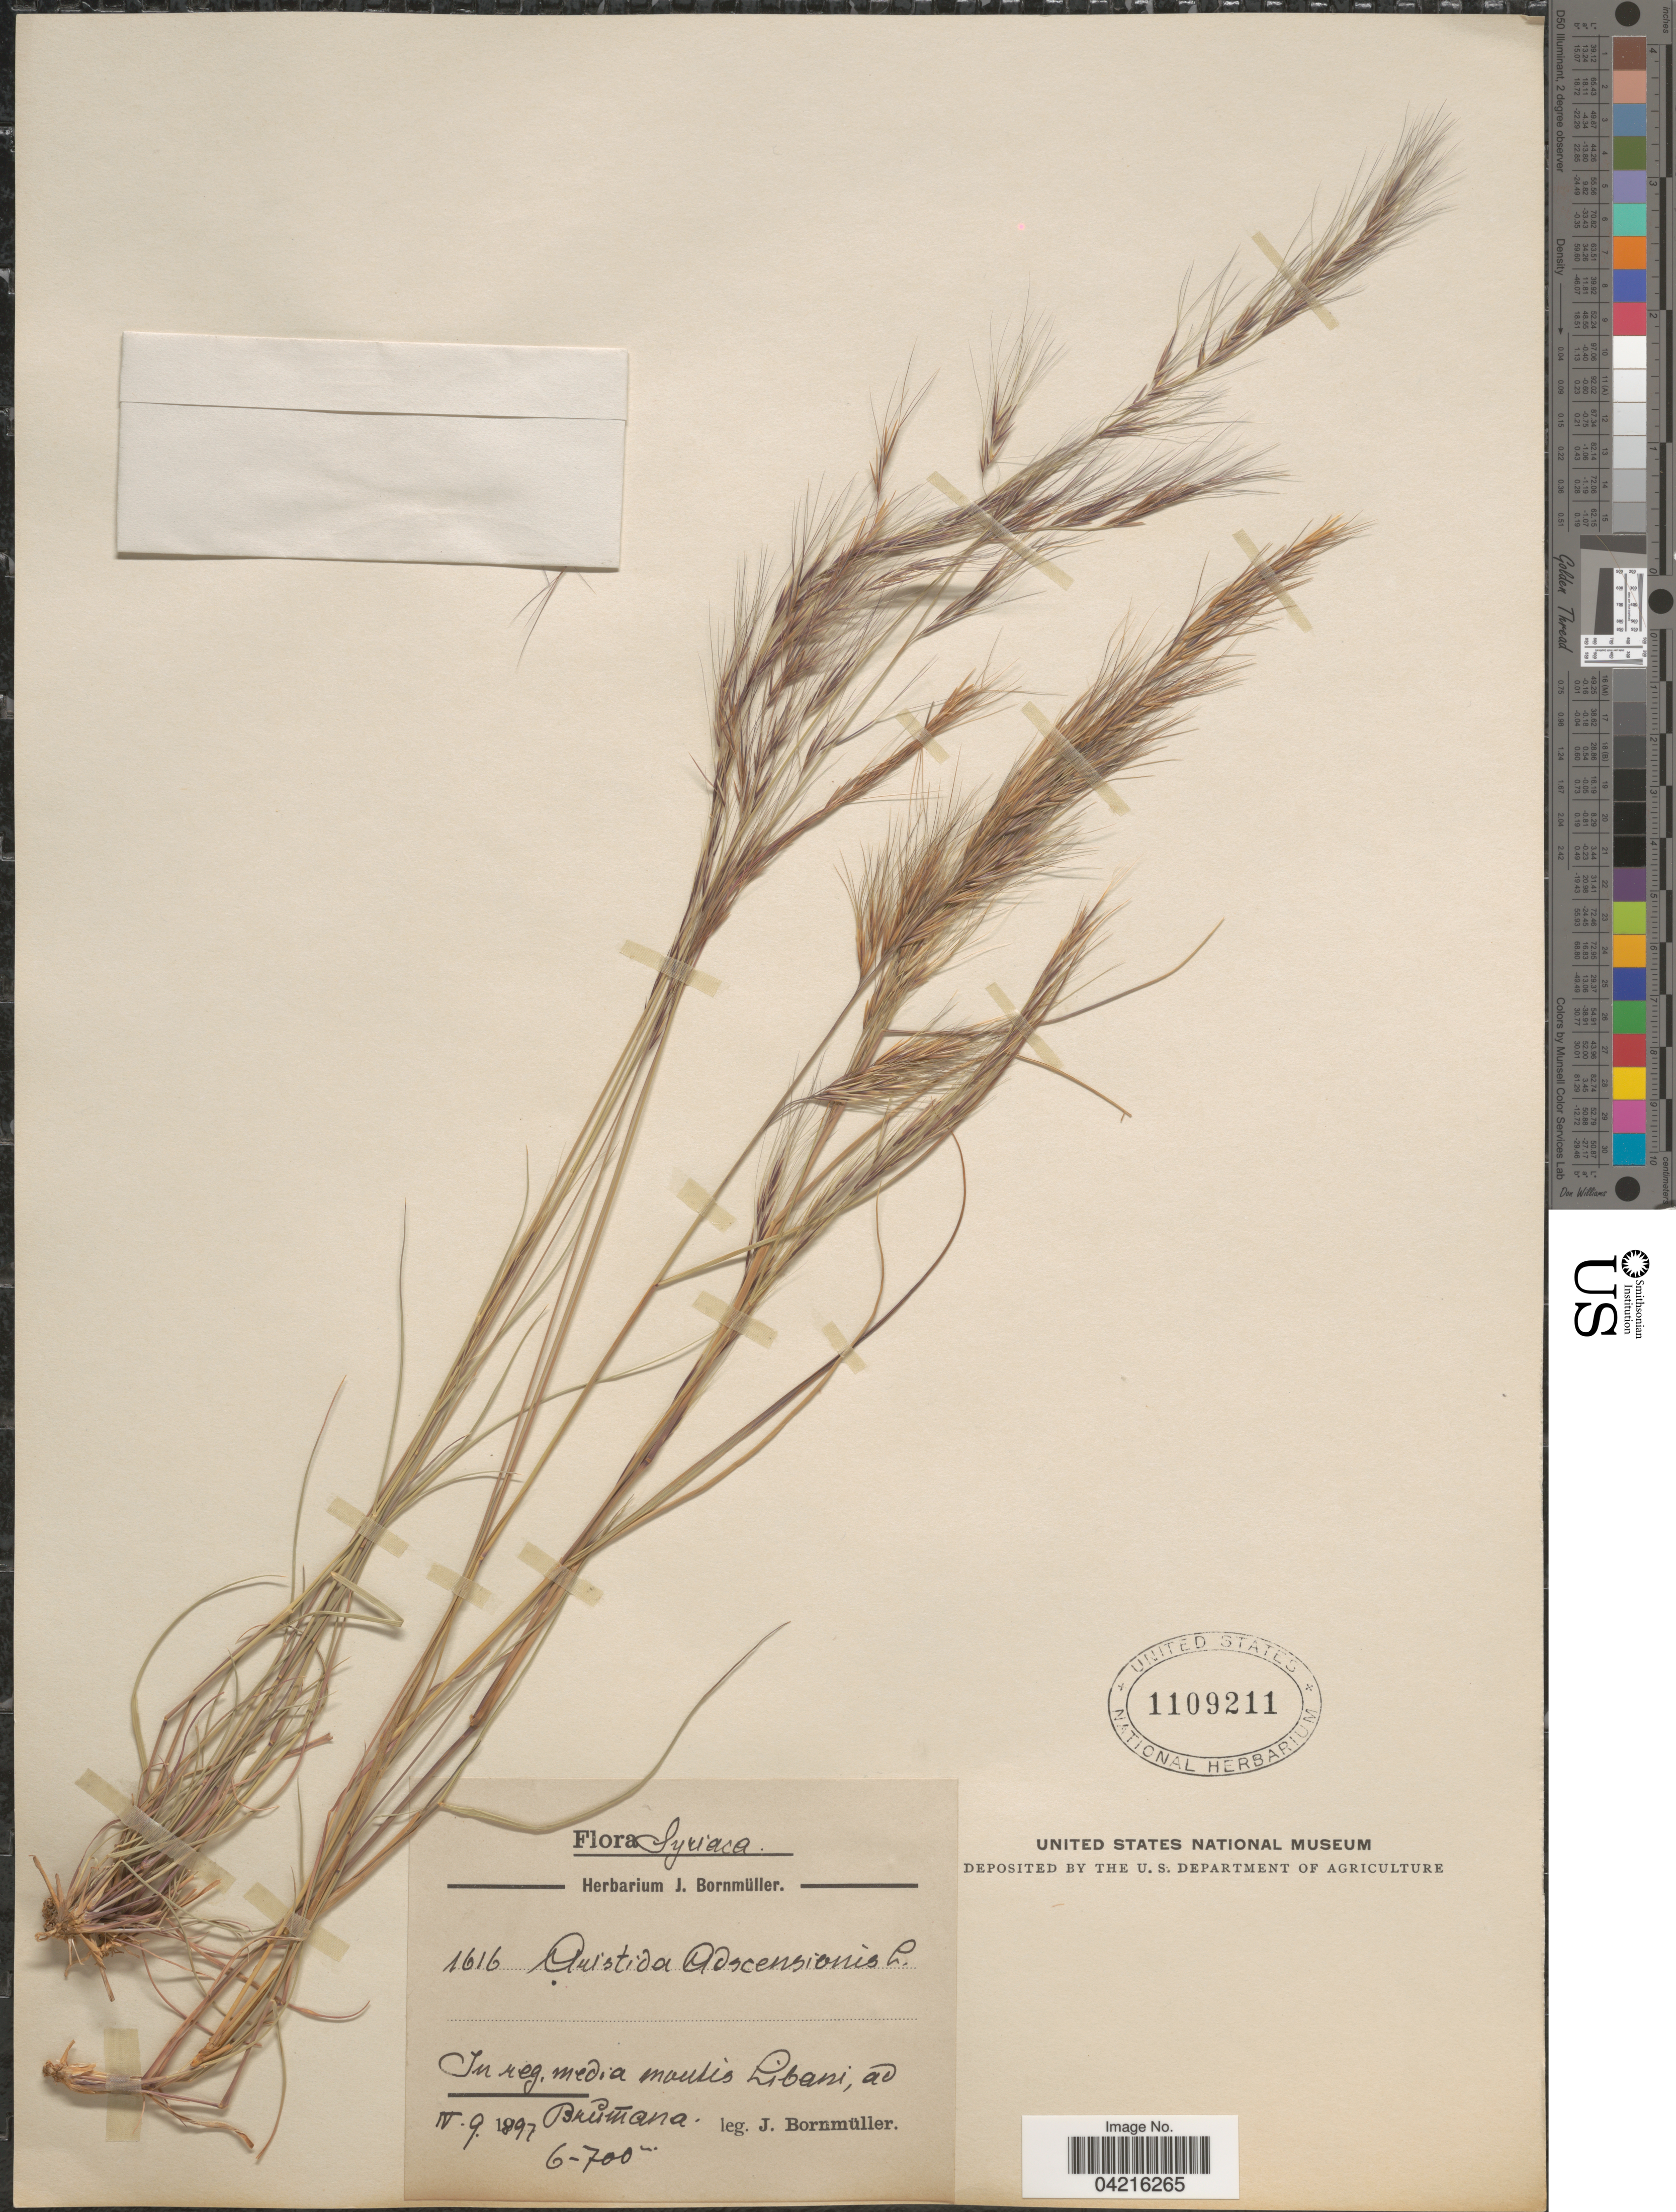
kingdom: Plantae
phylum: Tracheophyta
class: Liliopsida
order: Poales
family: Poaceae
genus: Aristida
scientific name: Aristida adscensionis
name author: L.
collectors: J. Bornmüller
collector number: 1616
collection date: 1897-04-09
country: Syria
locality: Syriaca. In reg. media montis Libani, ad Brumana.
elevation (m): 600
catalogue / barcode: US 1109211